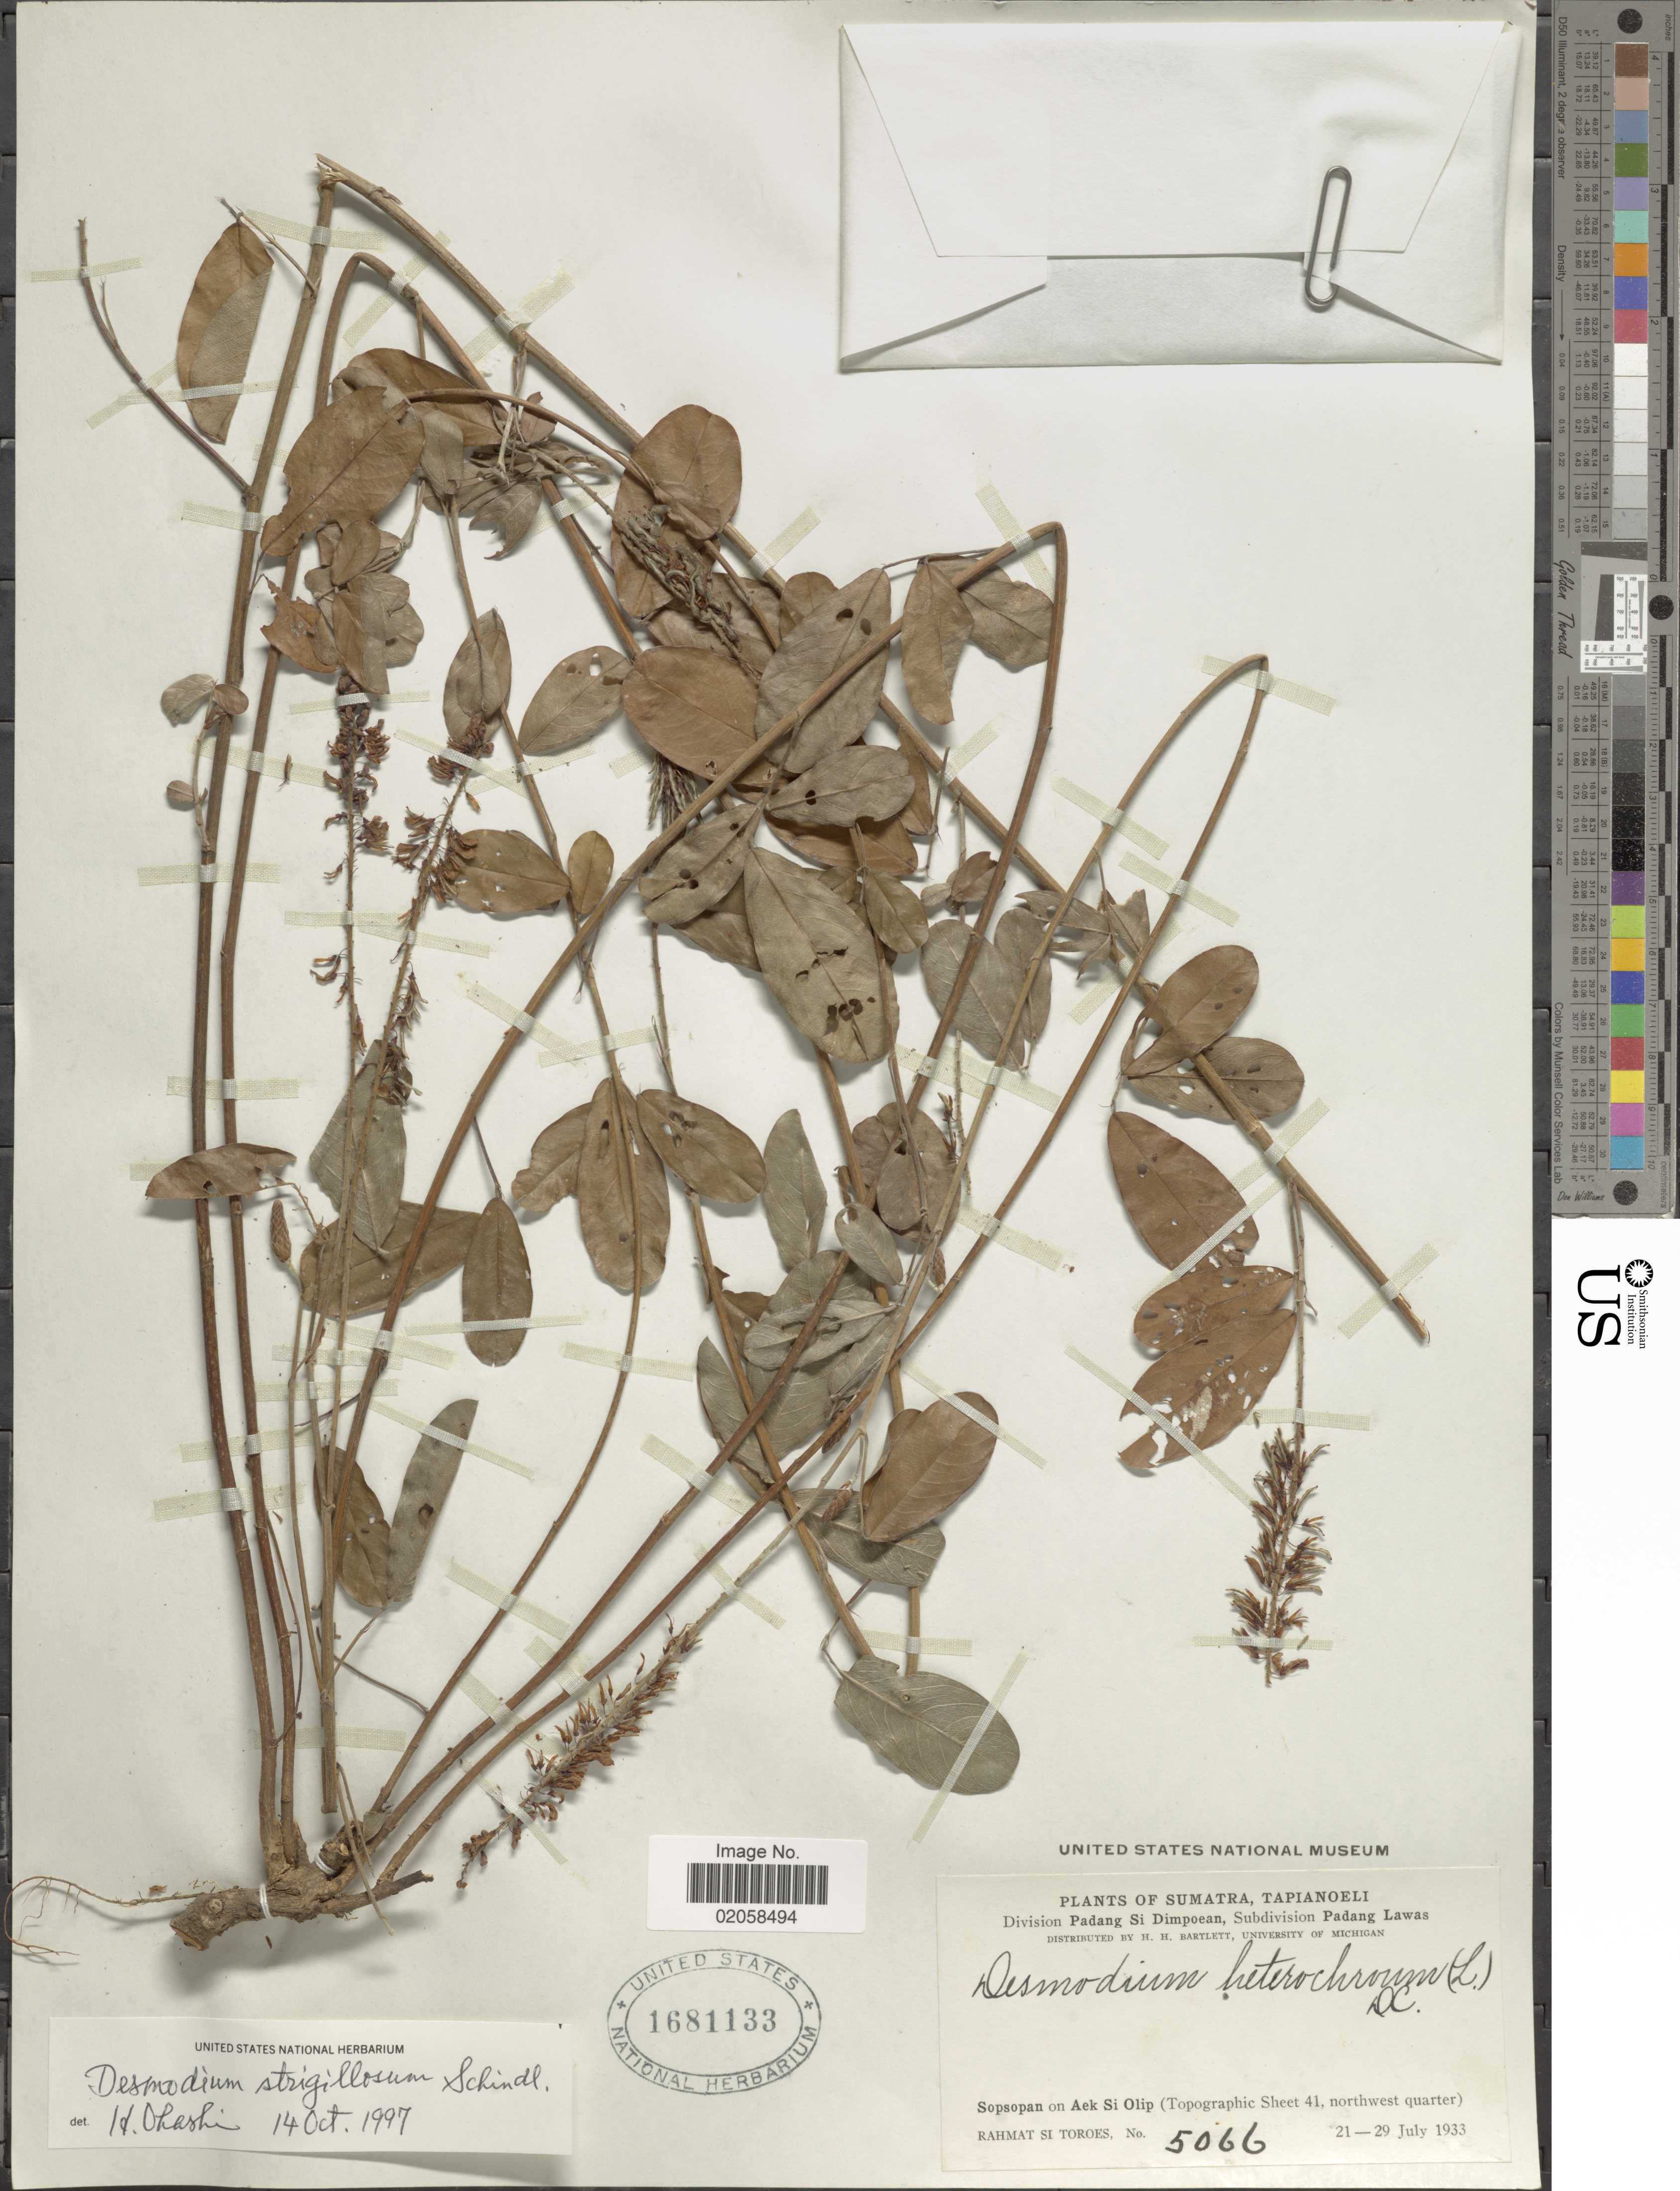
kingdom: Plantae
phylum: Tracheophyta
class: Magnoliopsida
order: Fabales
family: Fabaceae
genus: Grona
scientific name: Grona strigillosa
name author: (Schindl.) H. Ohashi & K. Ohashi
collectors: Rahmat Si Boeea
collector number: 5066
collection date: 1933-07-21/1933-07-29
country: Indonesia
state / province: Sumatra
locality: Tapianoeli, Sopsopan on Aek Si Olip (Topgraphic Sheet 41, southeast quarter).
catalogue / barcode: US 1681133